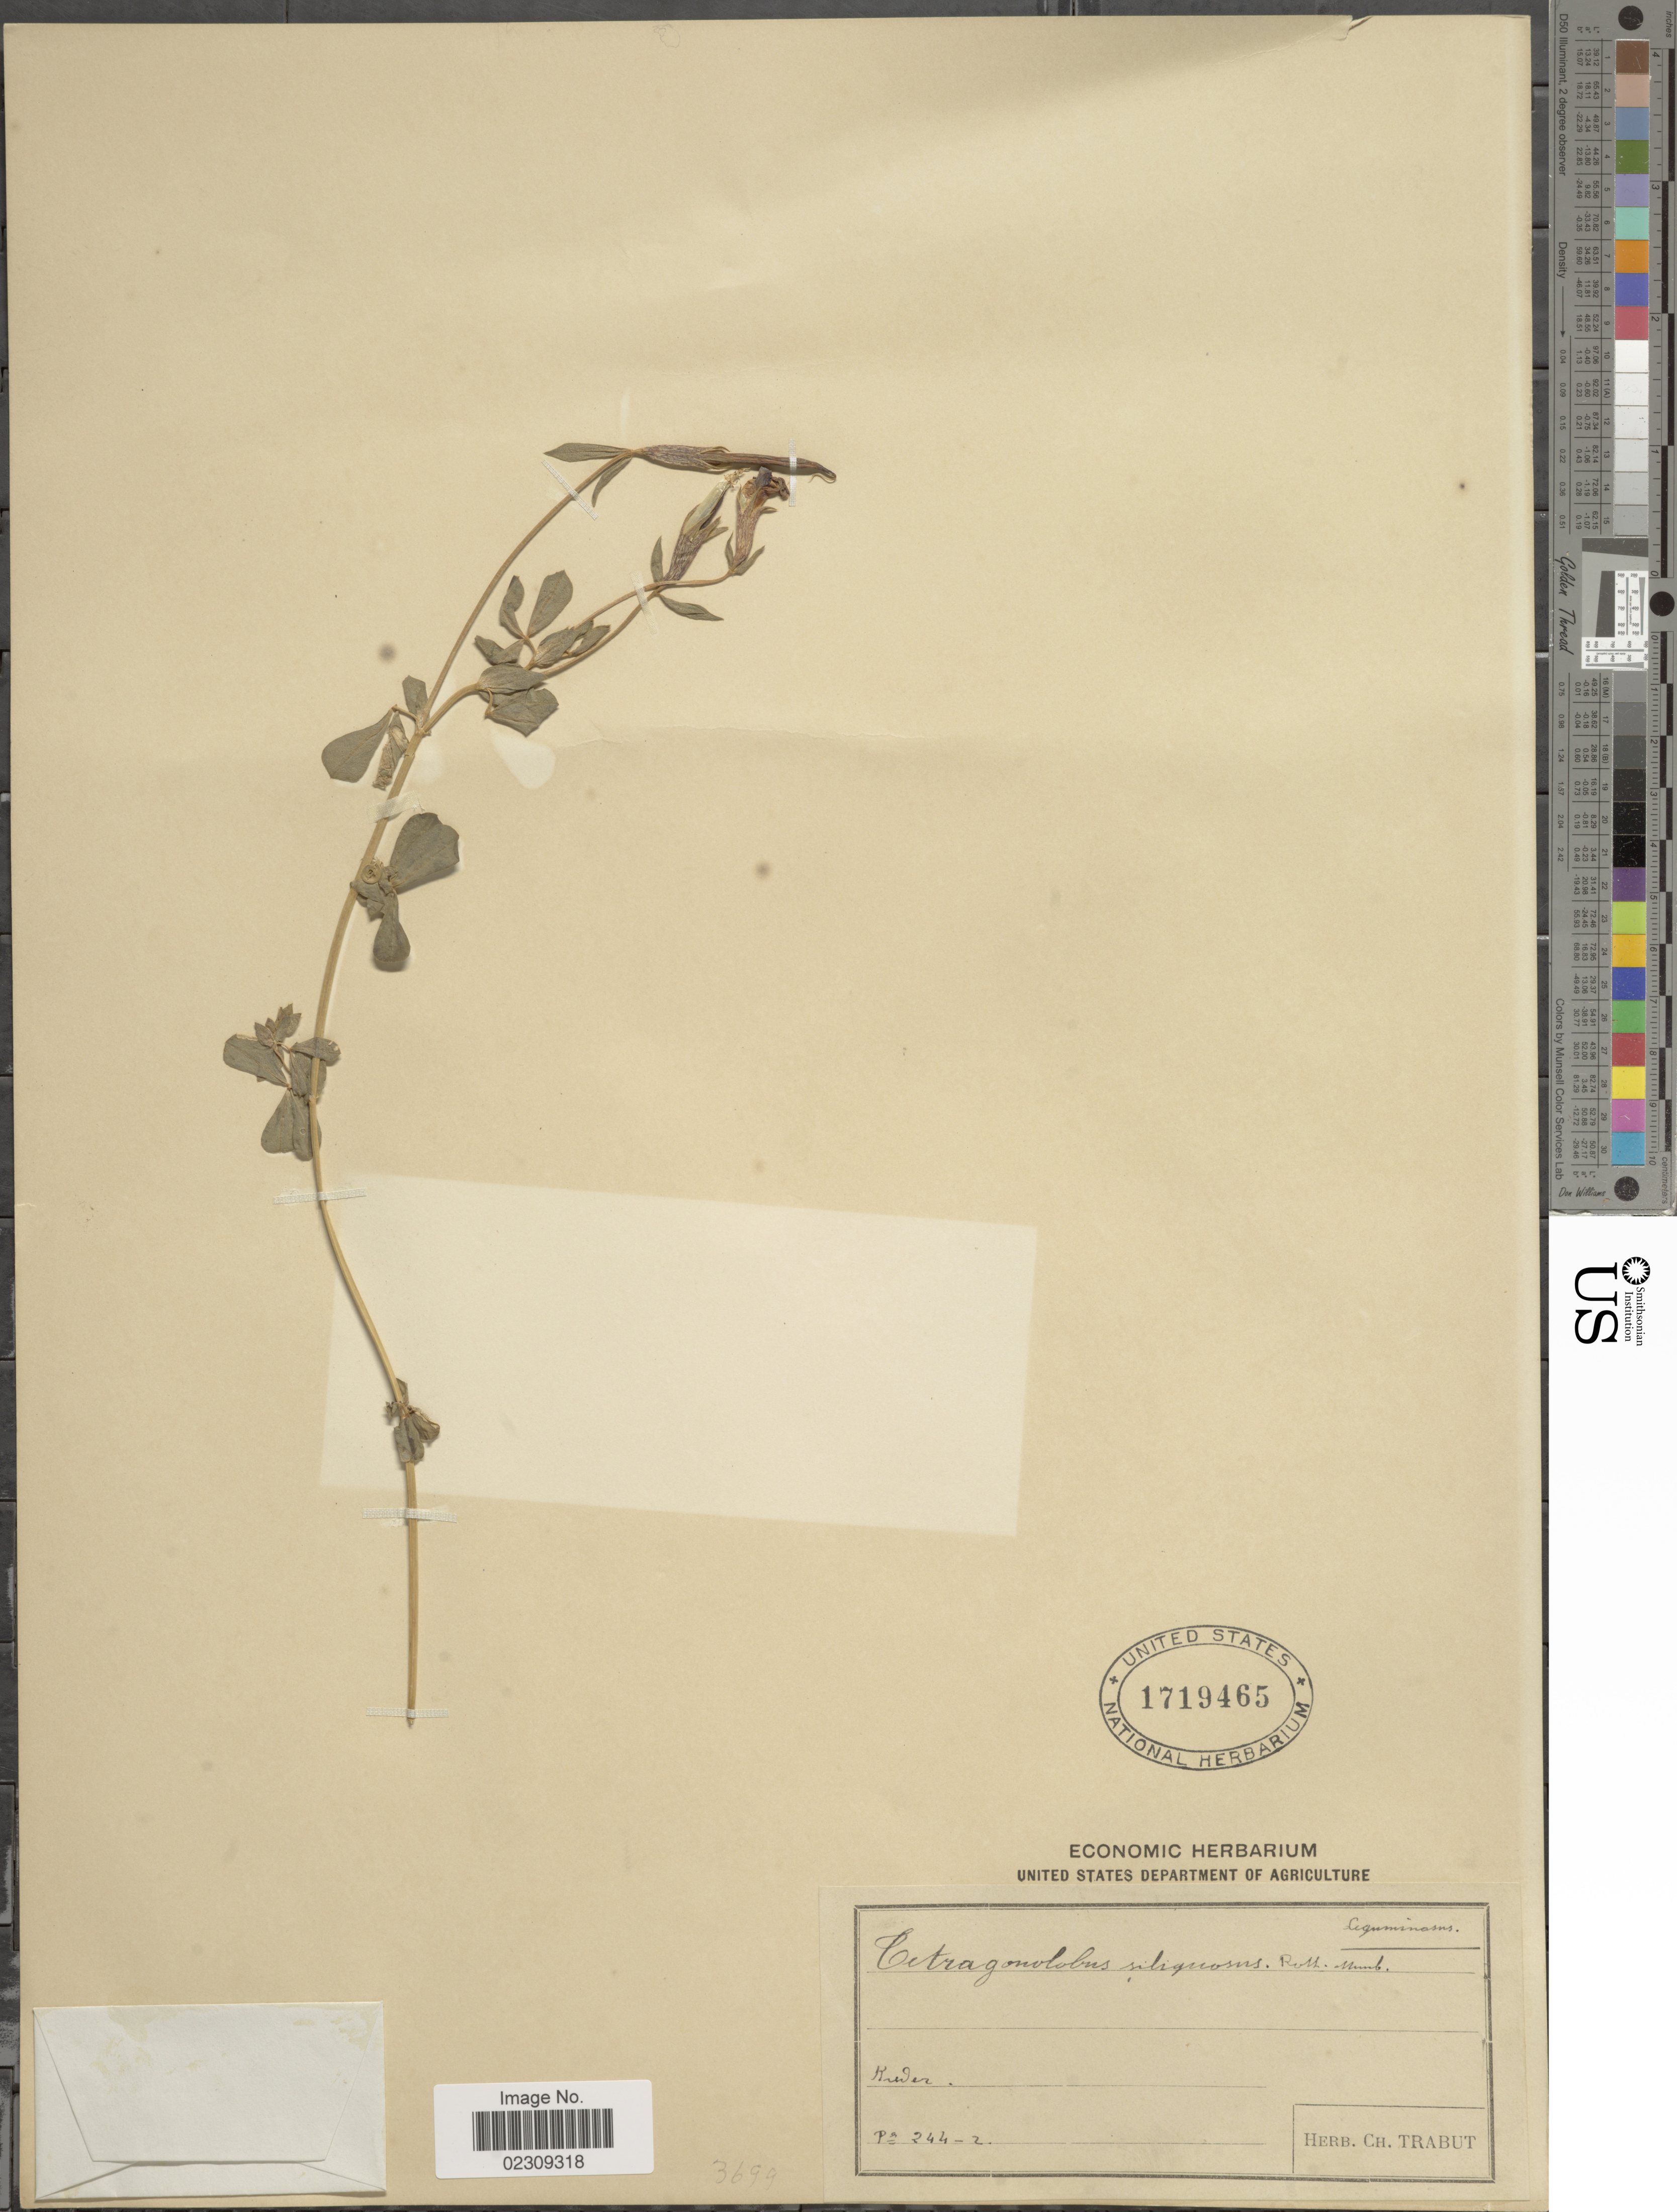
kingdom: Plantae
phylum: Tracheophyta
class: Magnoliopsida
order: Fabales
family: Fabaceae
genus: Tetragonolobus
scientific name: Tetragonolobus siliquosus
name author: Roth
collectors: Ex herb. Ch. Trabut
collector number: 244-2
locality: Kieder [interpreted]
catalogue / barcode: US 1719465